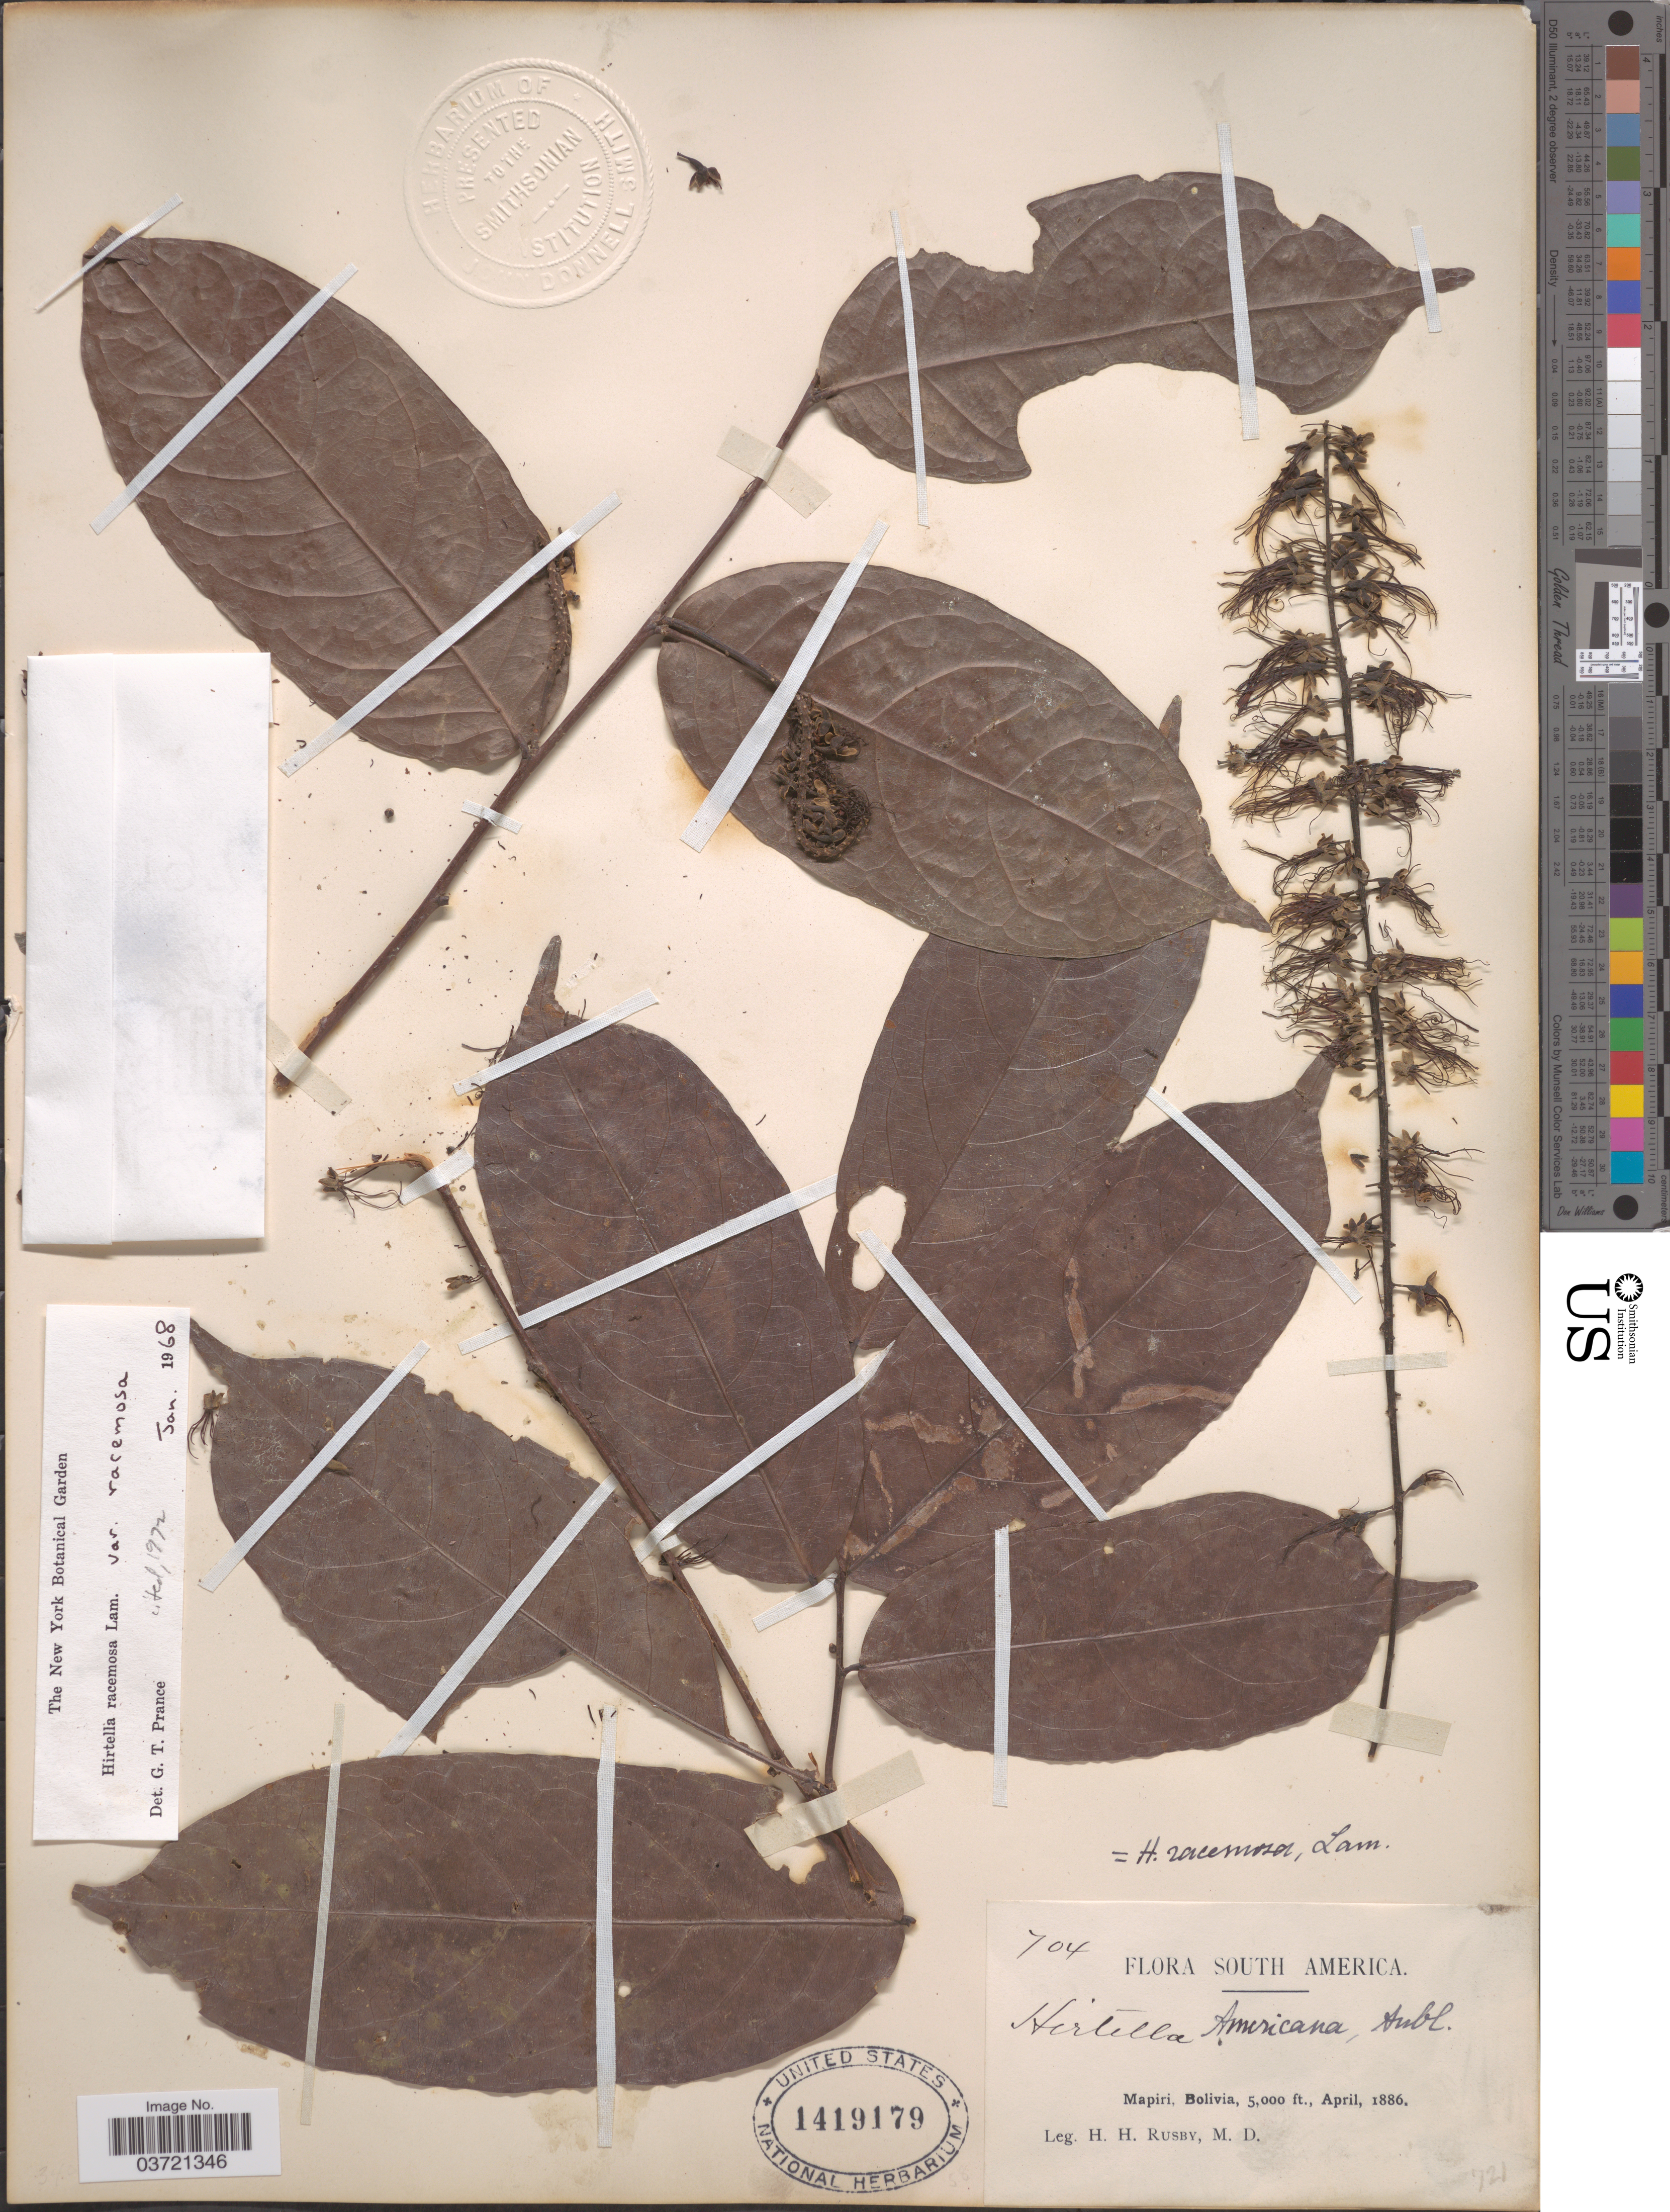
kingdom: Plantae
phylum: Tracheophyta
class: Magnoliopsida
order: Malpighiales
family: Chrysobalanaceae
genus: Hirtella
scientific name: Hirtella racemosa var. racemosa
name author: Lam.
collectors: H. H. Rusby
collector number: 704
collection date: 1886-04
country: Bolivia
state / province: La Páz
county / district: Larecaja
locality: Mapiri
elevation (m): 1524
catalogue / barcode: US 1419179